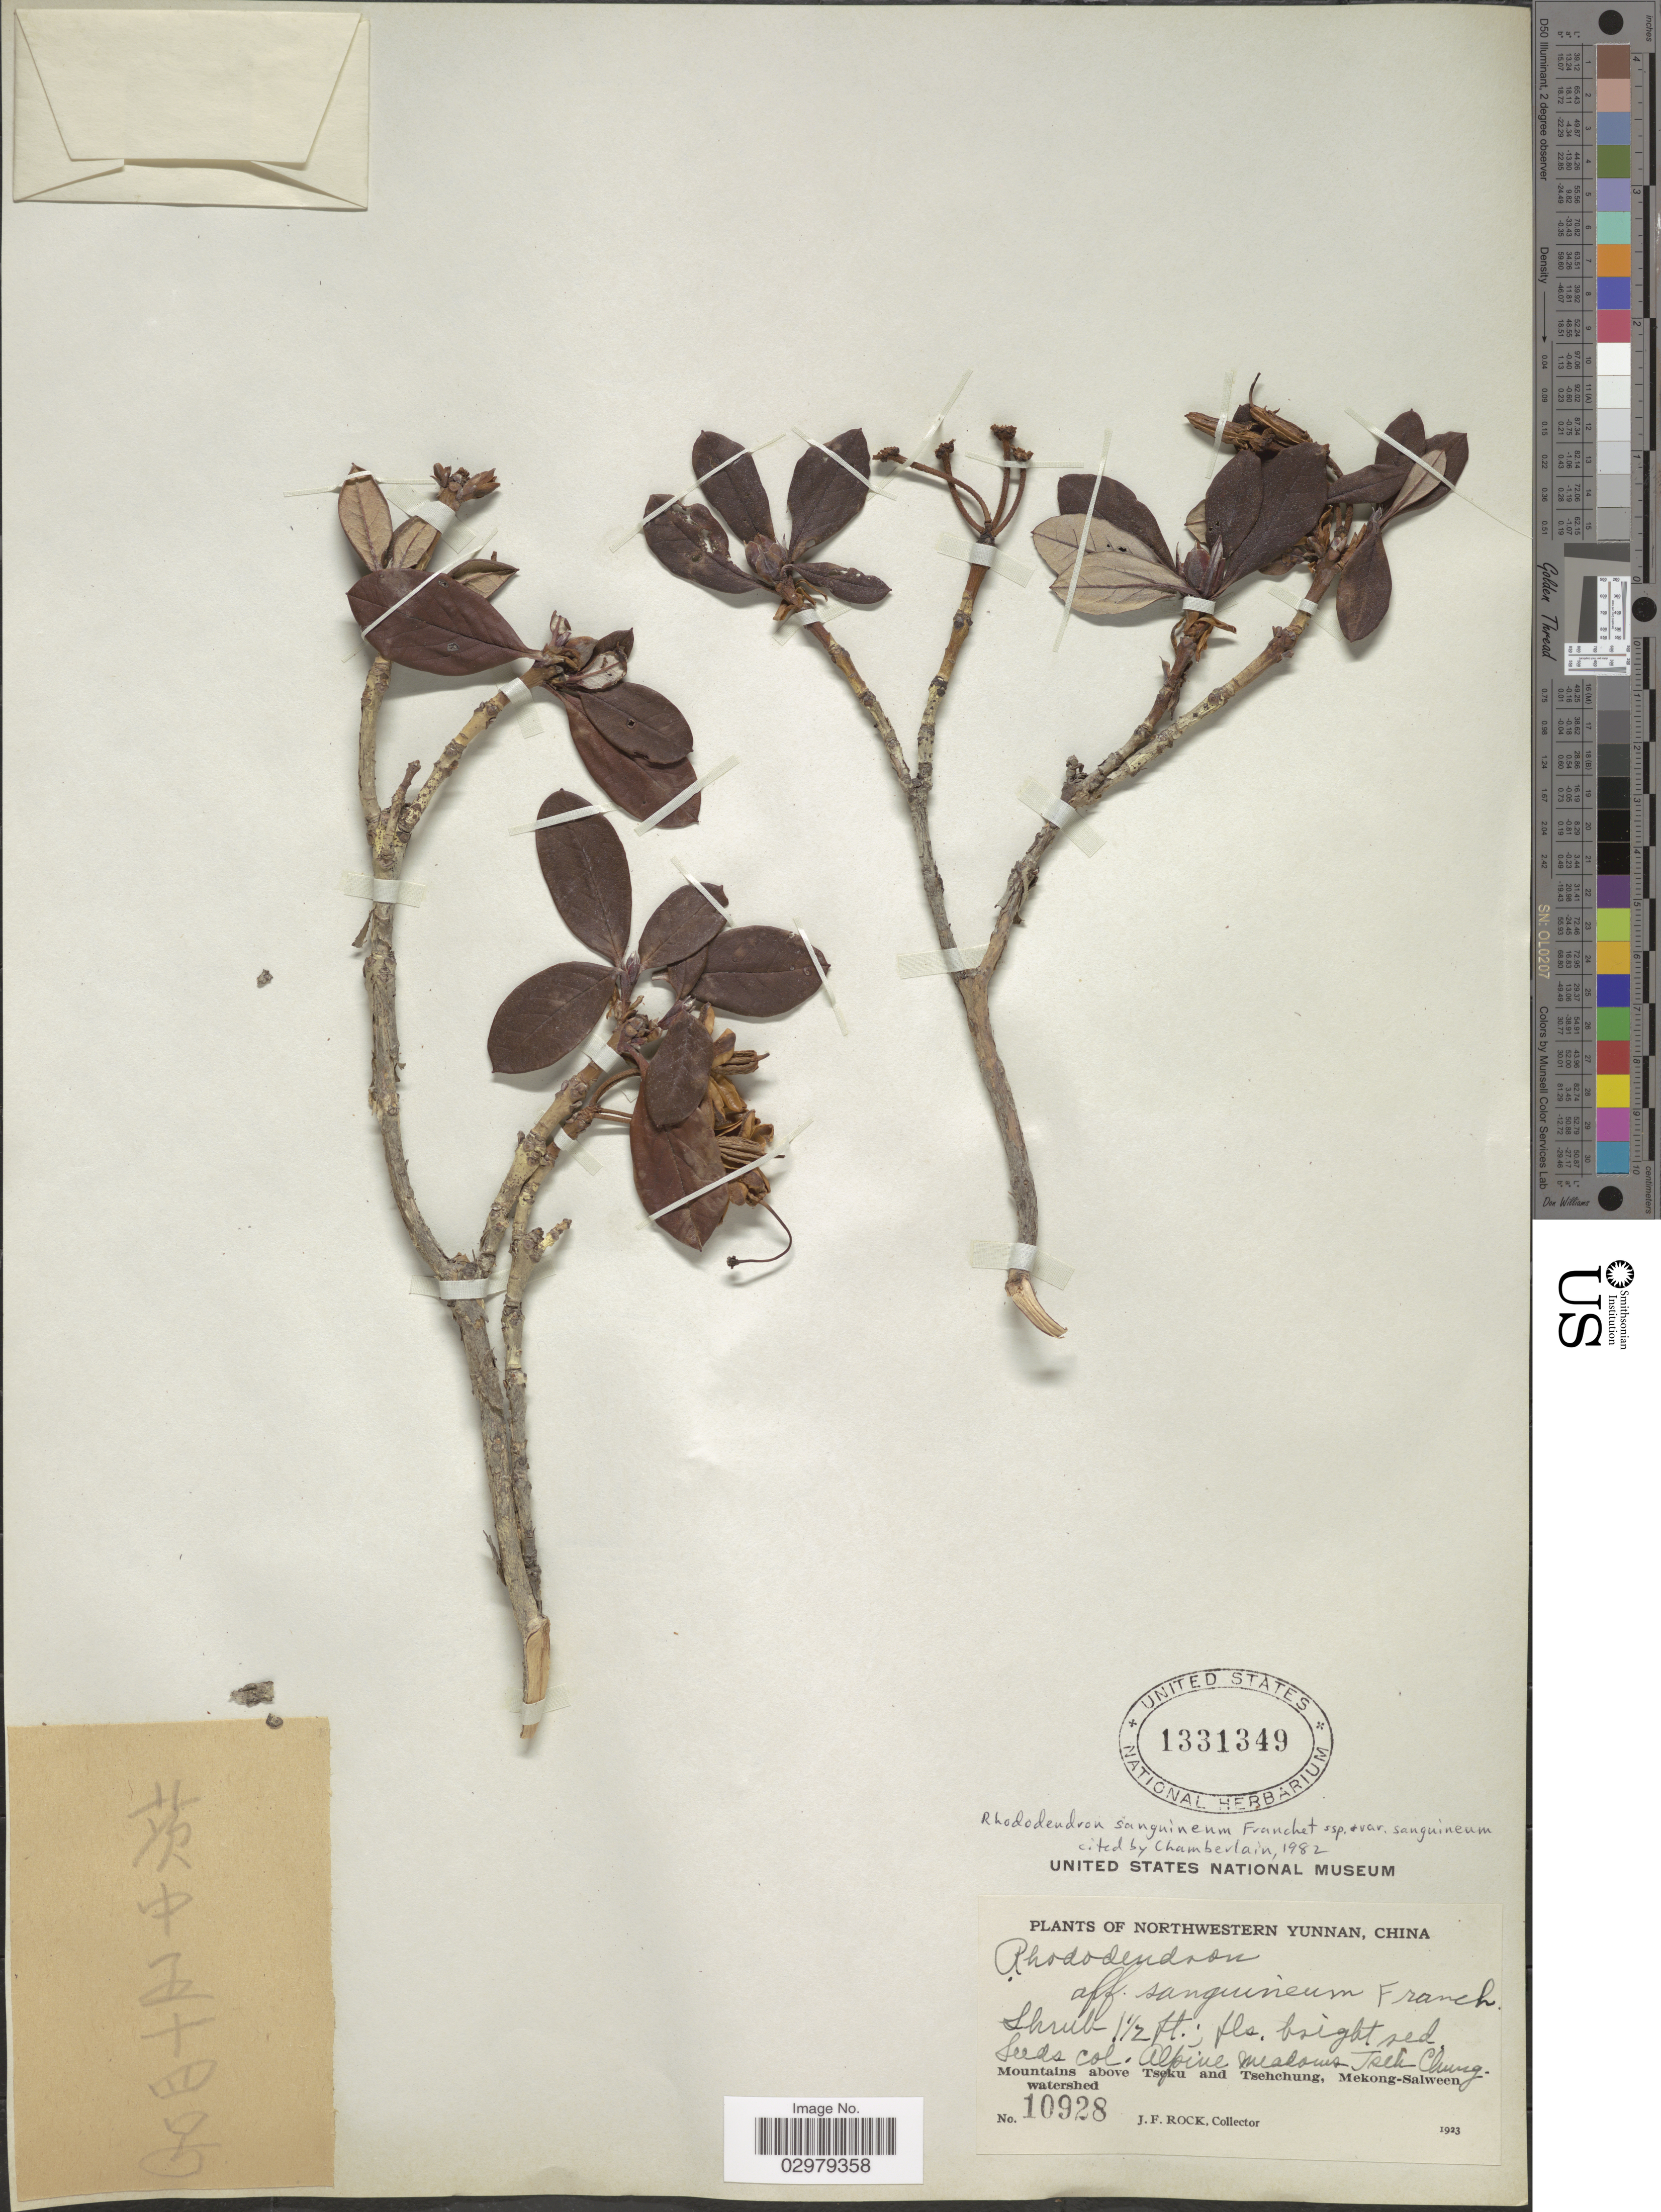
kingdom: Plantae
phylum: Tracheophyta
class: Magnoliopsida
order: Ericales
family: Ericaceae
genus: Rhododendron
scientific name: Rhododendron sp.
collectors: J. Rock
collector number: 10928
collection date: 1923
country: China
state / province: Yunnan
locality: Northwestern Yunnan. Alpine meadows Tseh Chung. Mountains above Tseku and Tsehchung, Mekong-Salween watershed.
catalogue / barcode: US 1331349